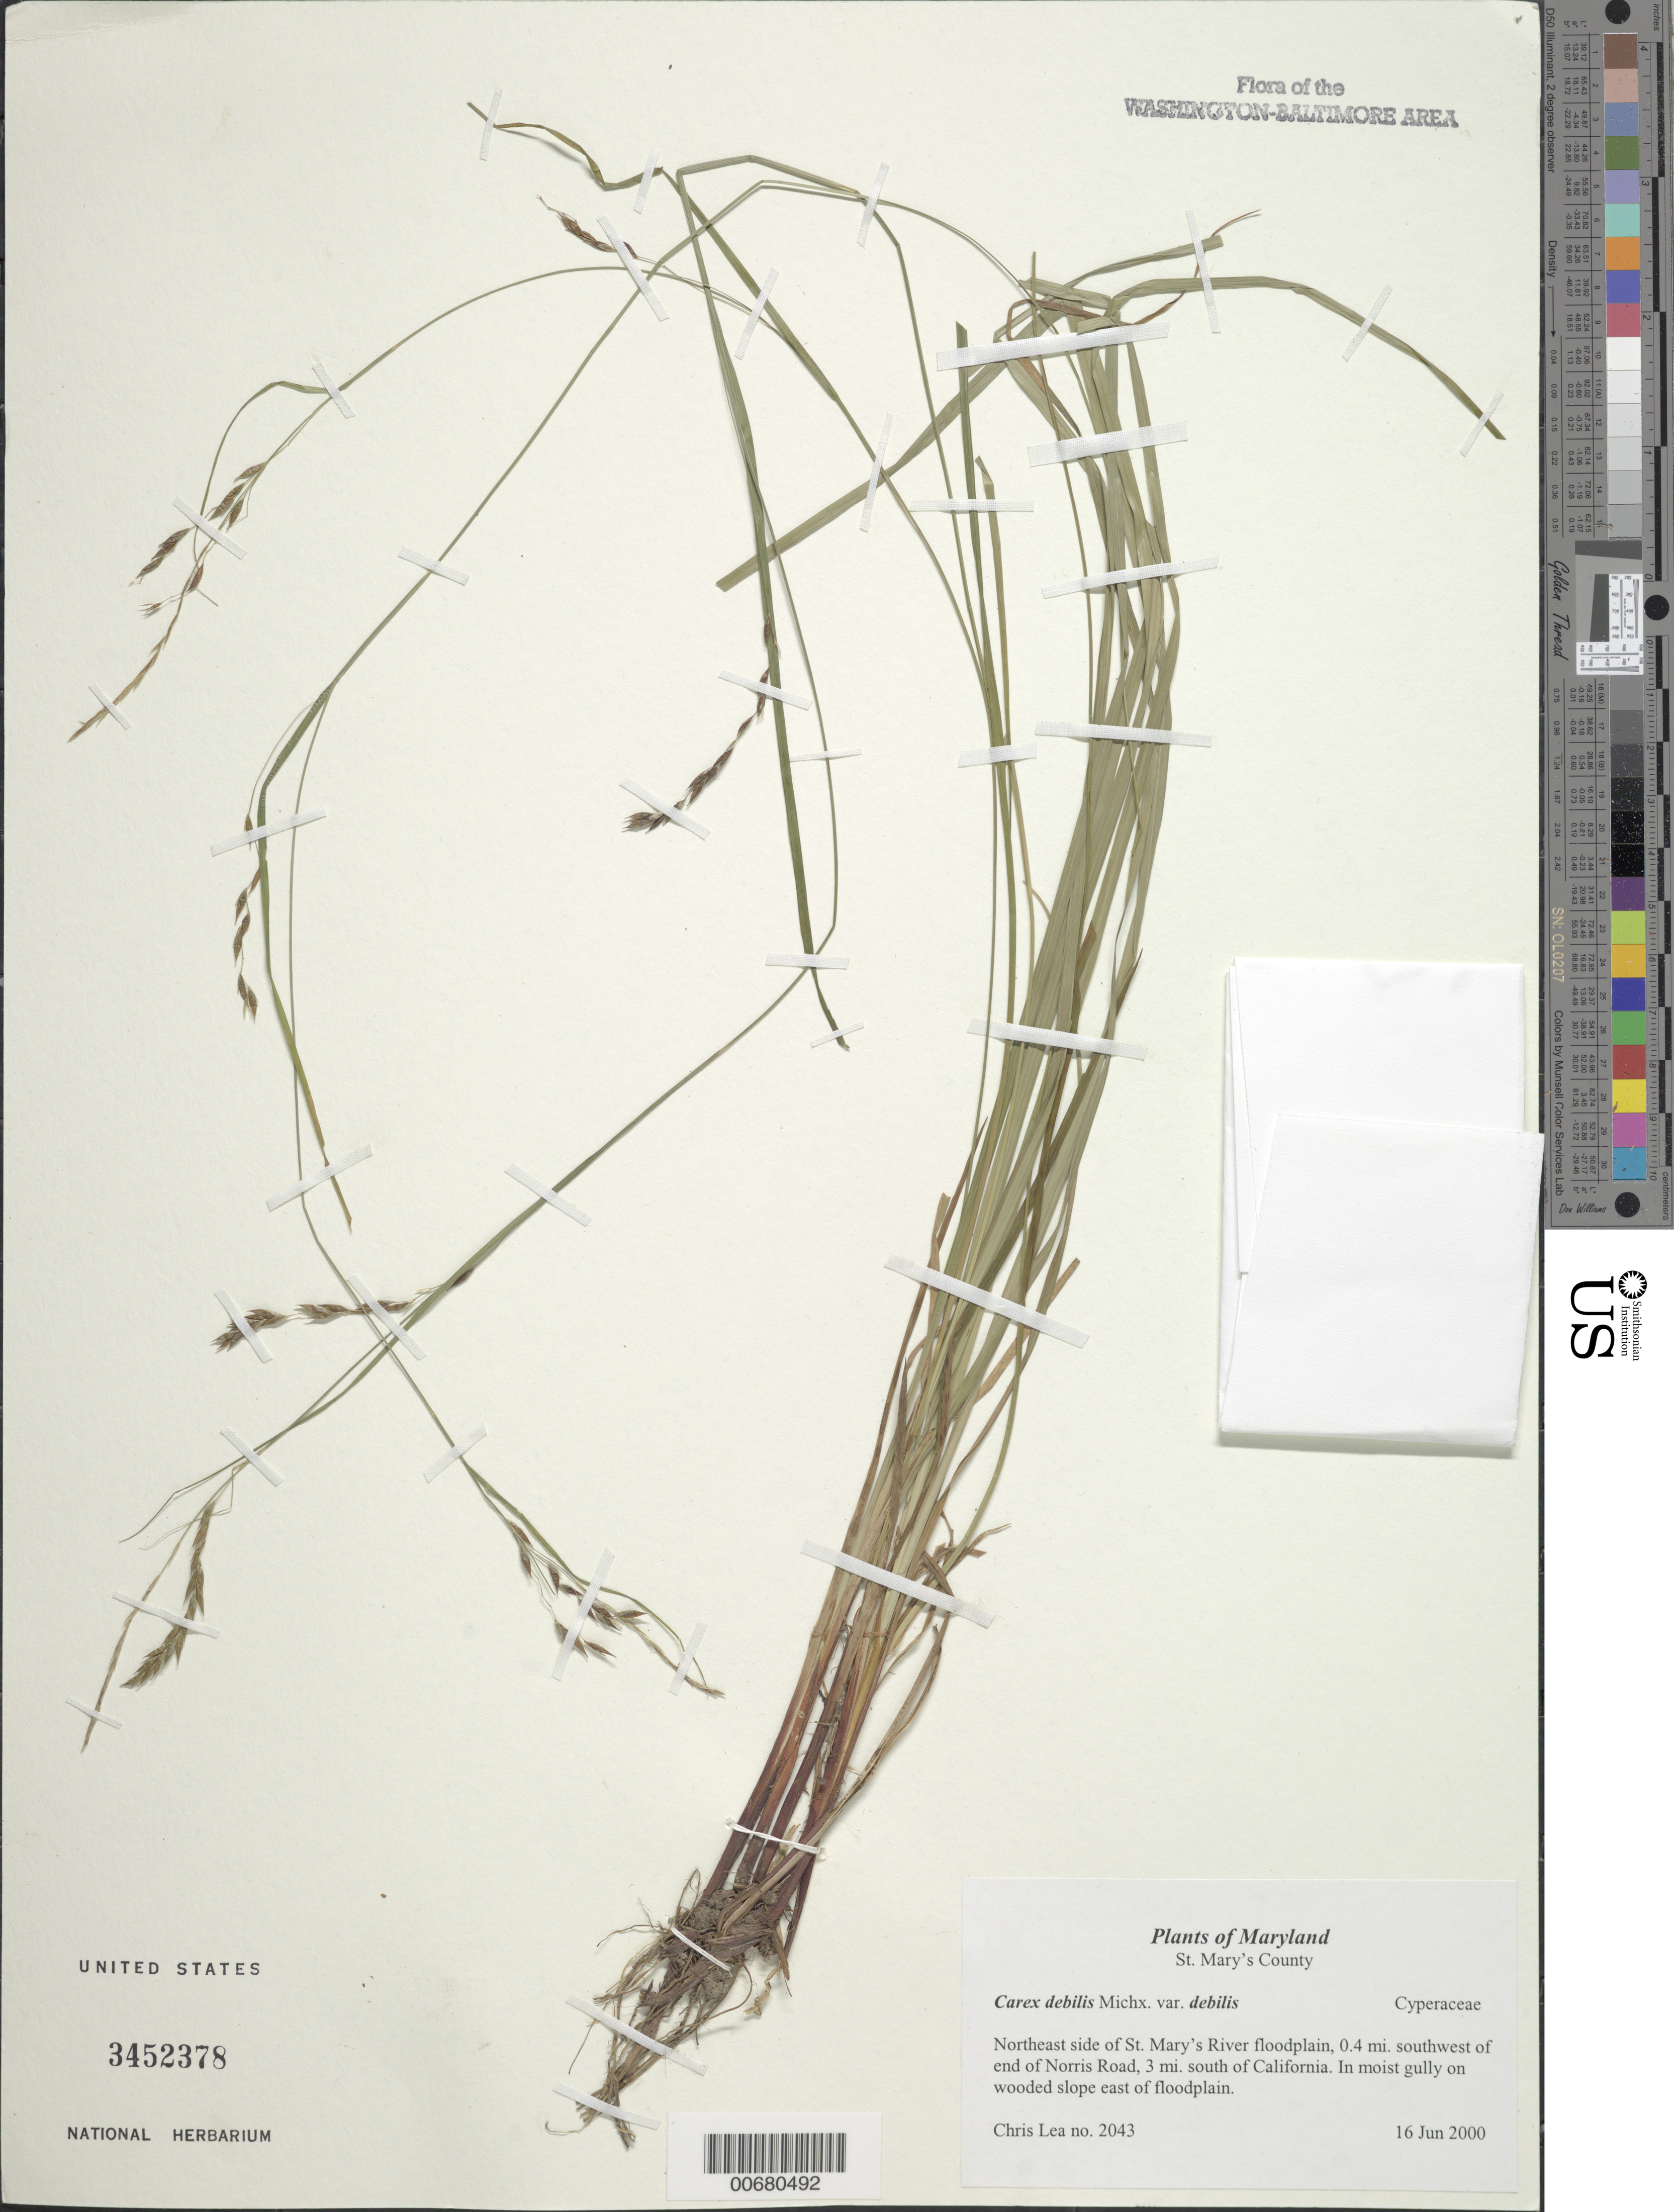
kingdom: Plantae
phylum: Tracheophyta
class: Liliopsida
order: Poales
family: Cyperaceae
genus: Carex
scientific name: Carex debilis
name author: Michx.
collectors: C. Lea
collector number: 2043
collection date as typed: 16 Jun 2000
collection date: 2000-06-16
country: United States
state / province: Maryland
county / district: St. Mary's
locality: Northeast side of St. Mary's River floodplain, 0.4 mi. southwest of end of Norris Road, 3 mi. south of California.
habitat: In moist gully on wooded slope east of floodplain.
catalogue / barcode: US 3452378